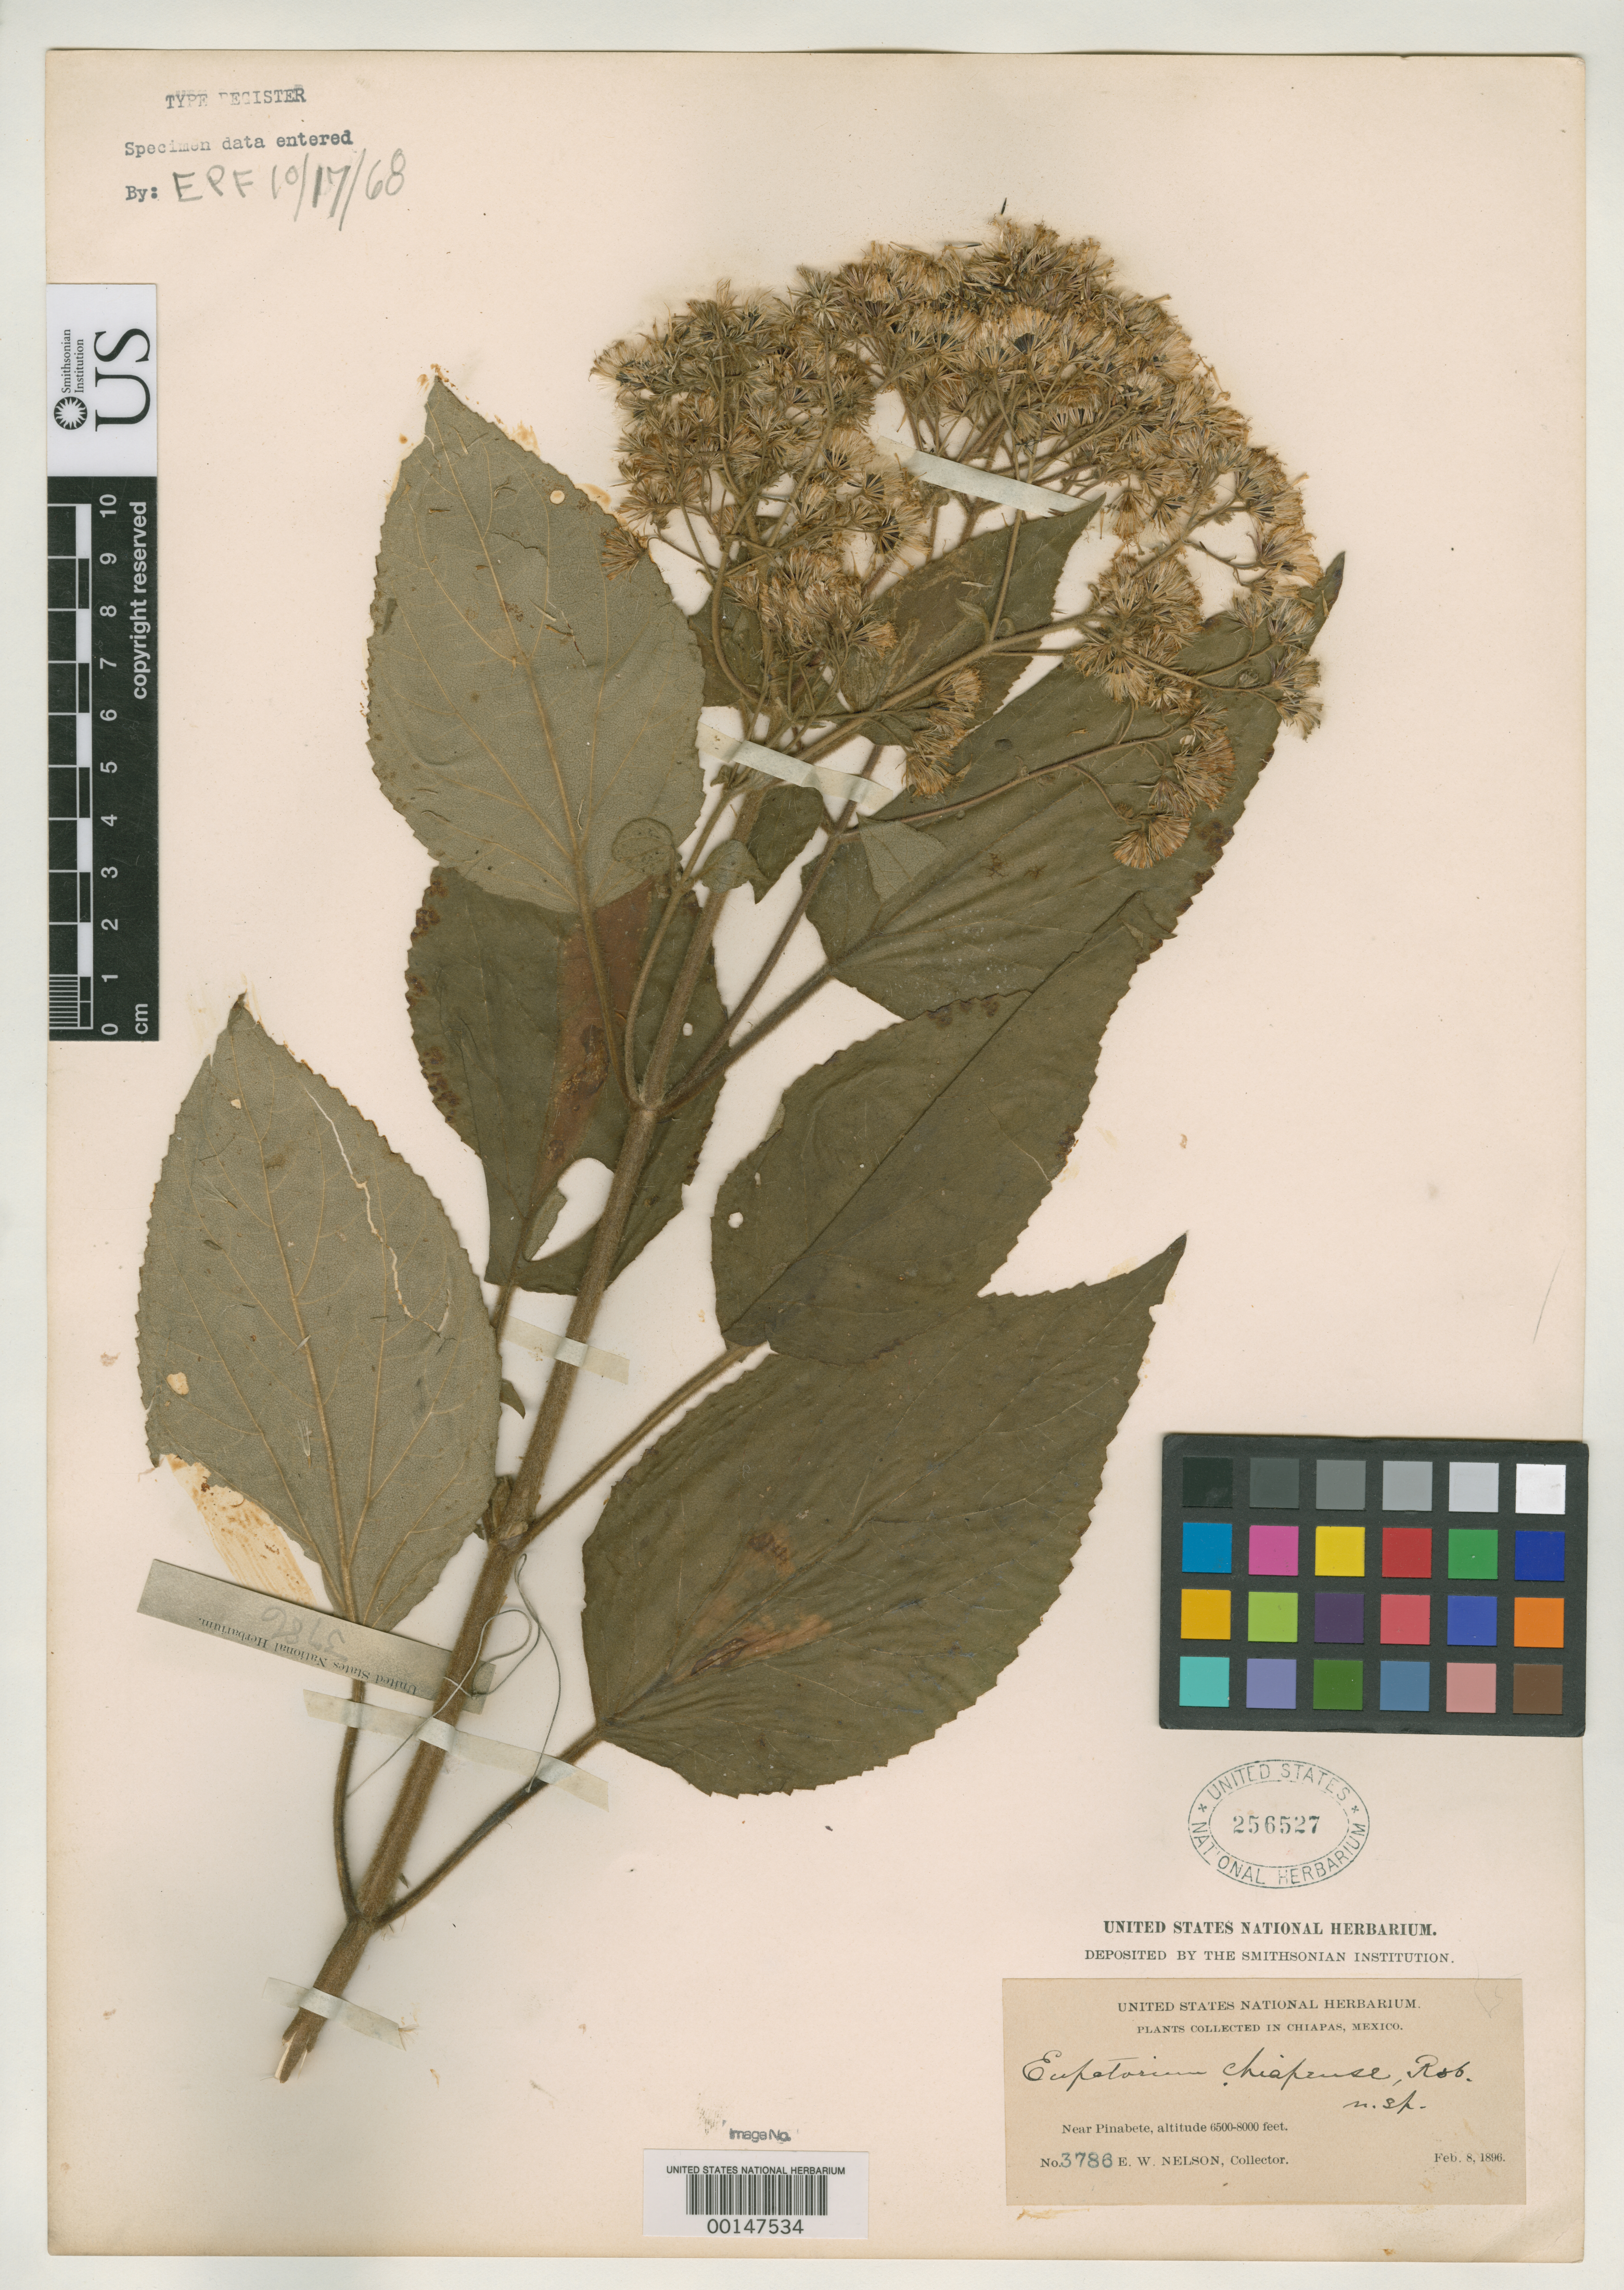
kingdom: Plantae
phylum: Tracheophyta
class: Magnoliopsida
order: Asterales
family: Asteraceae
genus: Eupatorium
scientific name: Eupatorium chiapense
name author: B.L. Rob.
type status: Isotype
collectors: E. W. Nelson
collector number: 3786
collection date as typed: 08 Feb 1896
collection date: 1896-02-08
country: Mexico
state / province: Chiapas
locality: Near Pinabete.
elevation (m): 2000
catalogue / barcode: US 256527